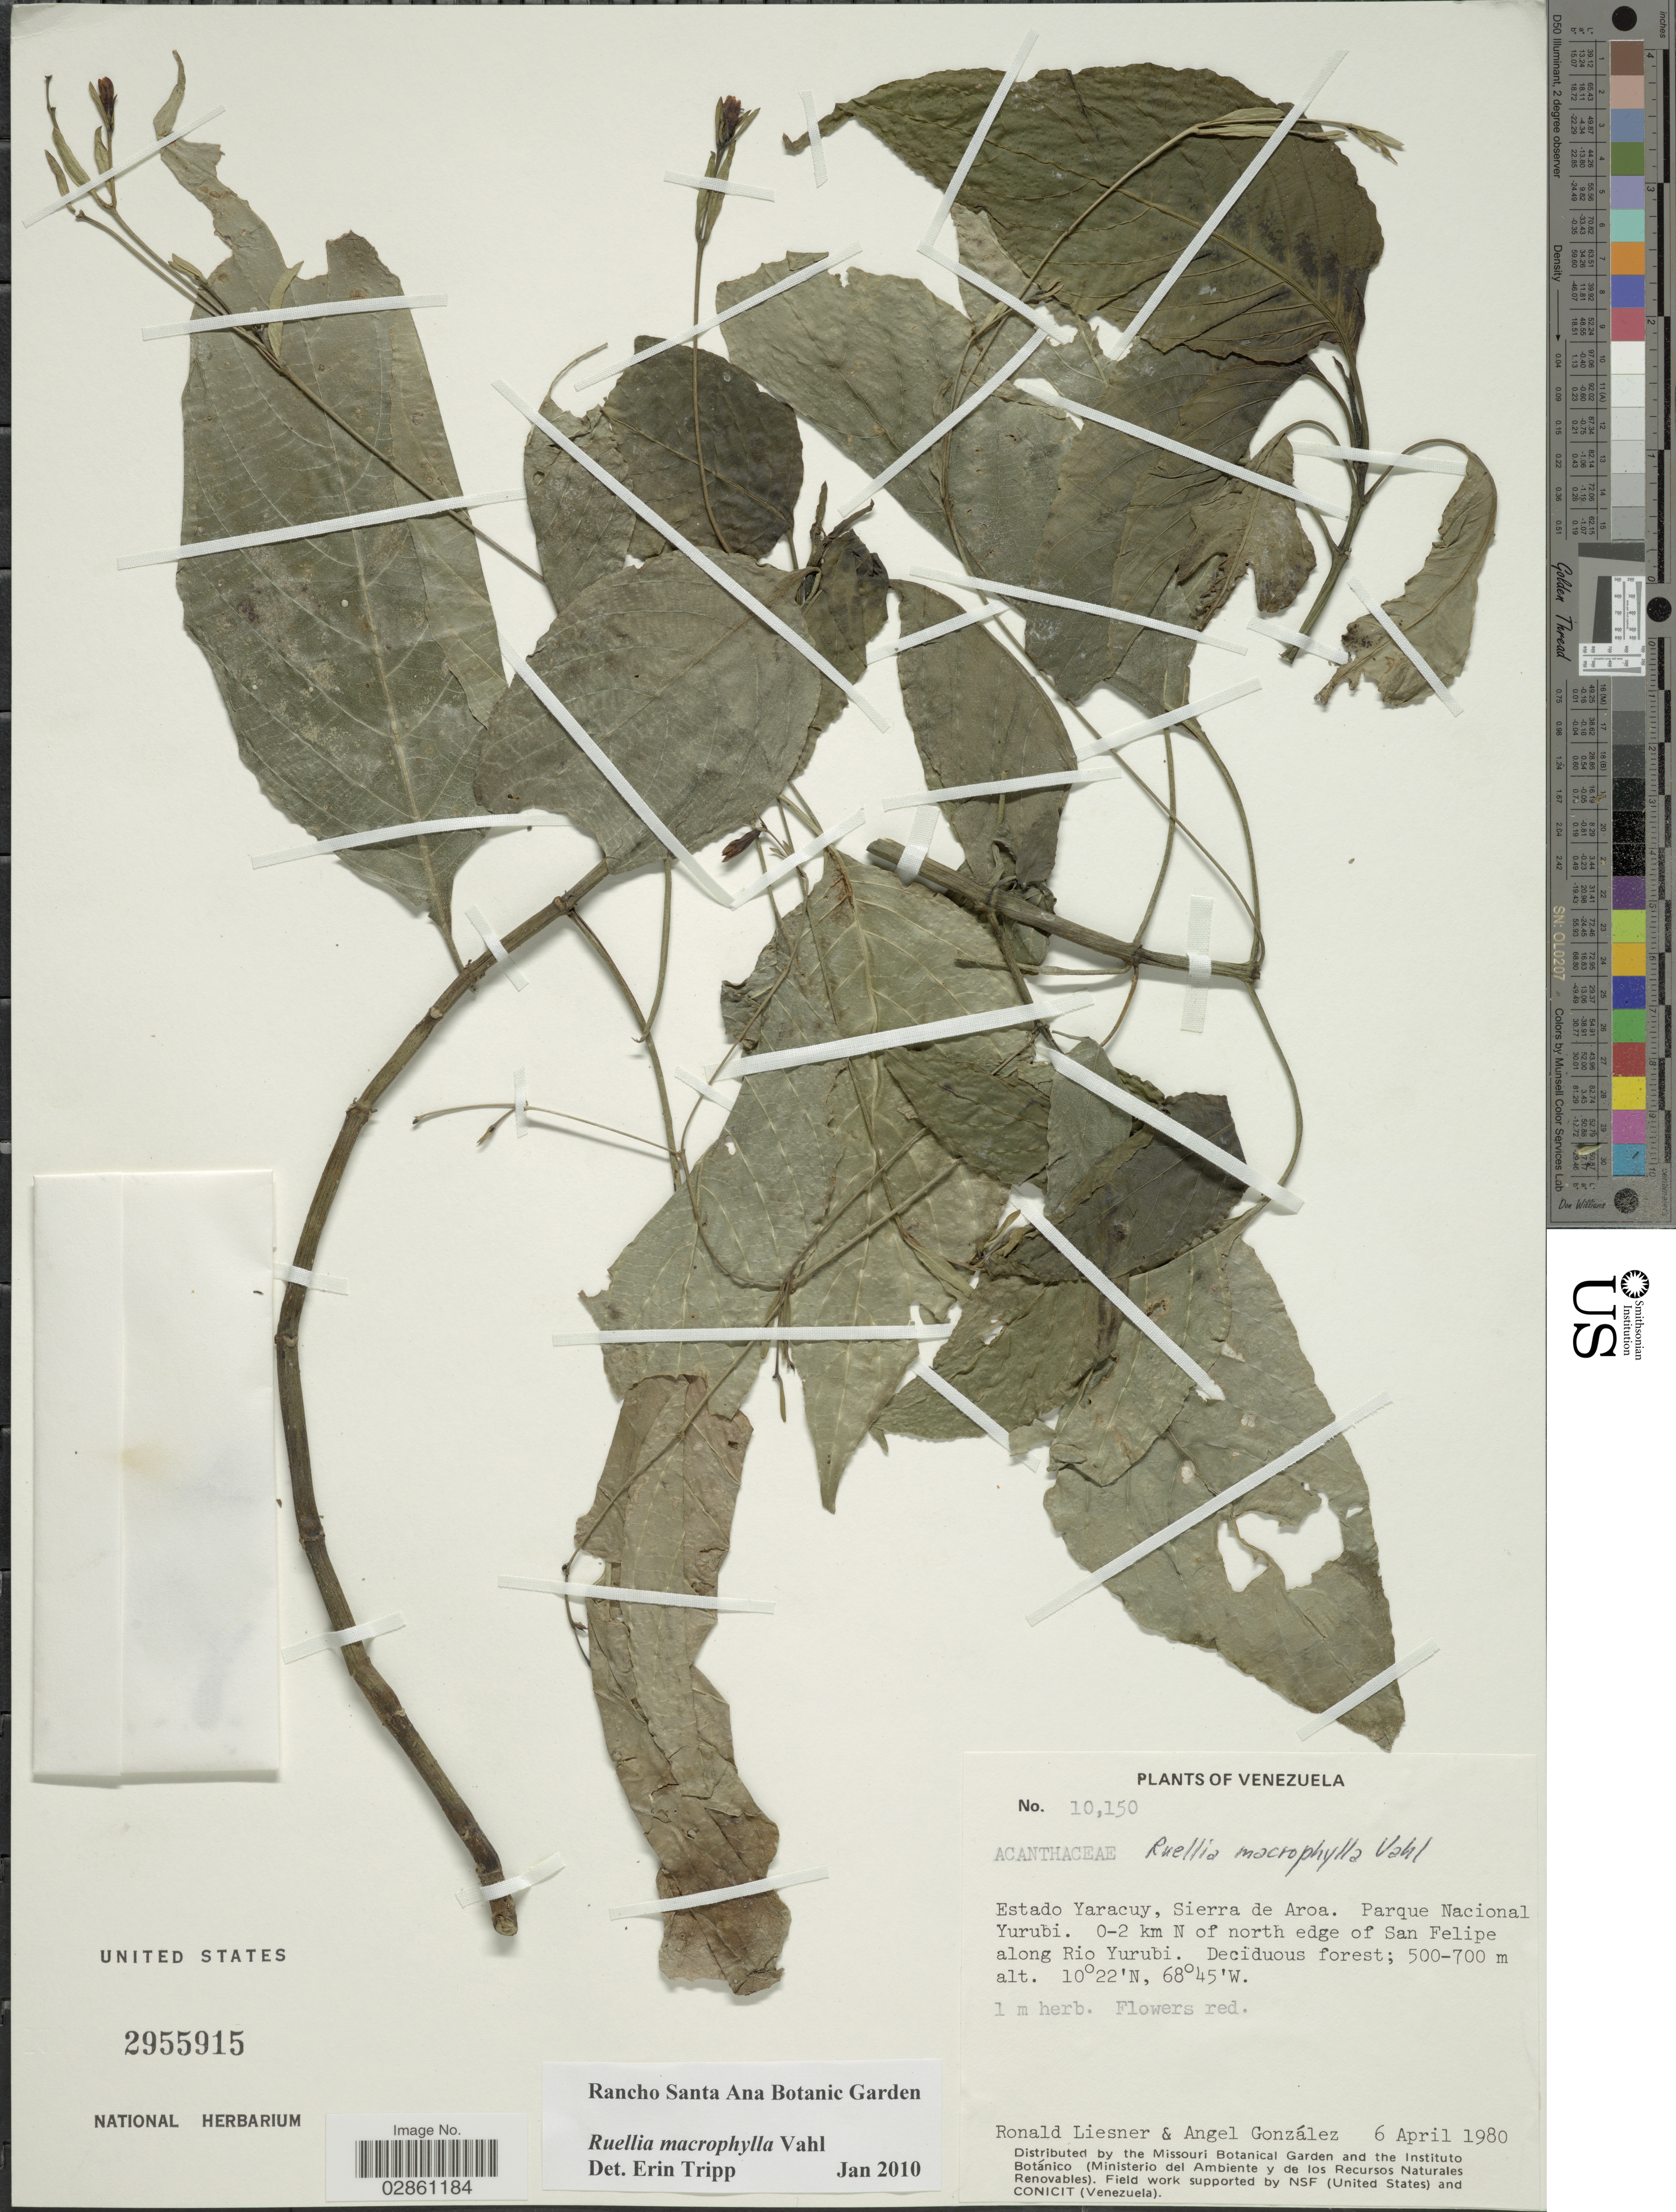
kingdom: Plantae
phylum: Tracheophyta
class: Magnoliopsida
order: Lamiales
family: Acanthaceae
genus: Ruellia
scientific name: Ruellia macrophylla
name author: Vahl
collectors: R. L. Liesner & A. C. González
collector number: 10150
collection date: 1980-04-06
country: Venezuela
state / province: Yaracuy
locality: Sierra de Aroa. Parque Nacional Yurubi. 0-2 km N of north edge of San Felipe along Rio Yurubi.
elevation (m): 500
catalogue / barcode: US 2955915